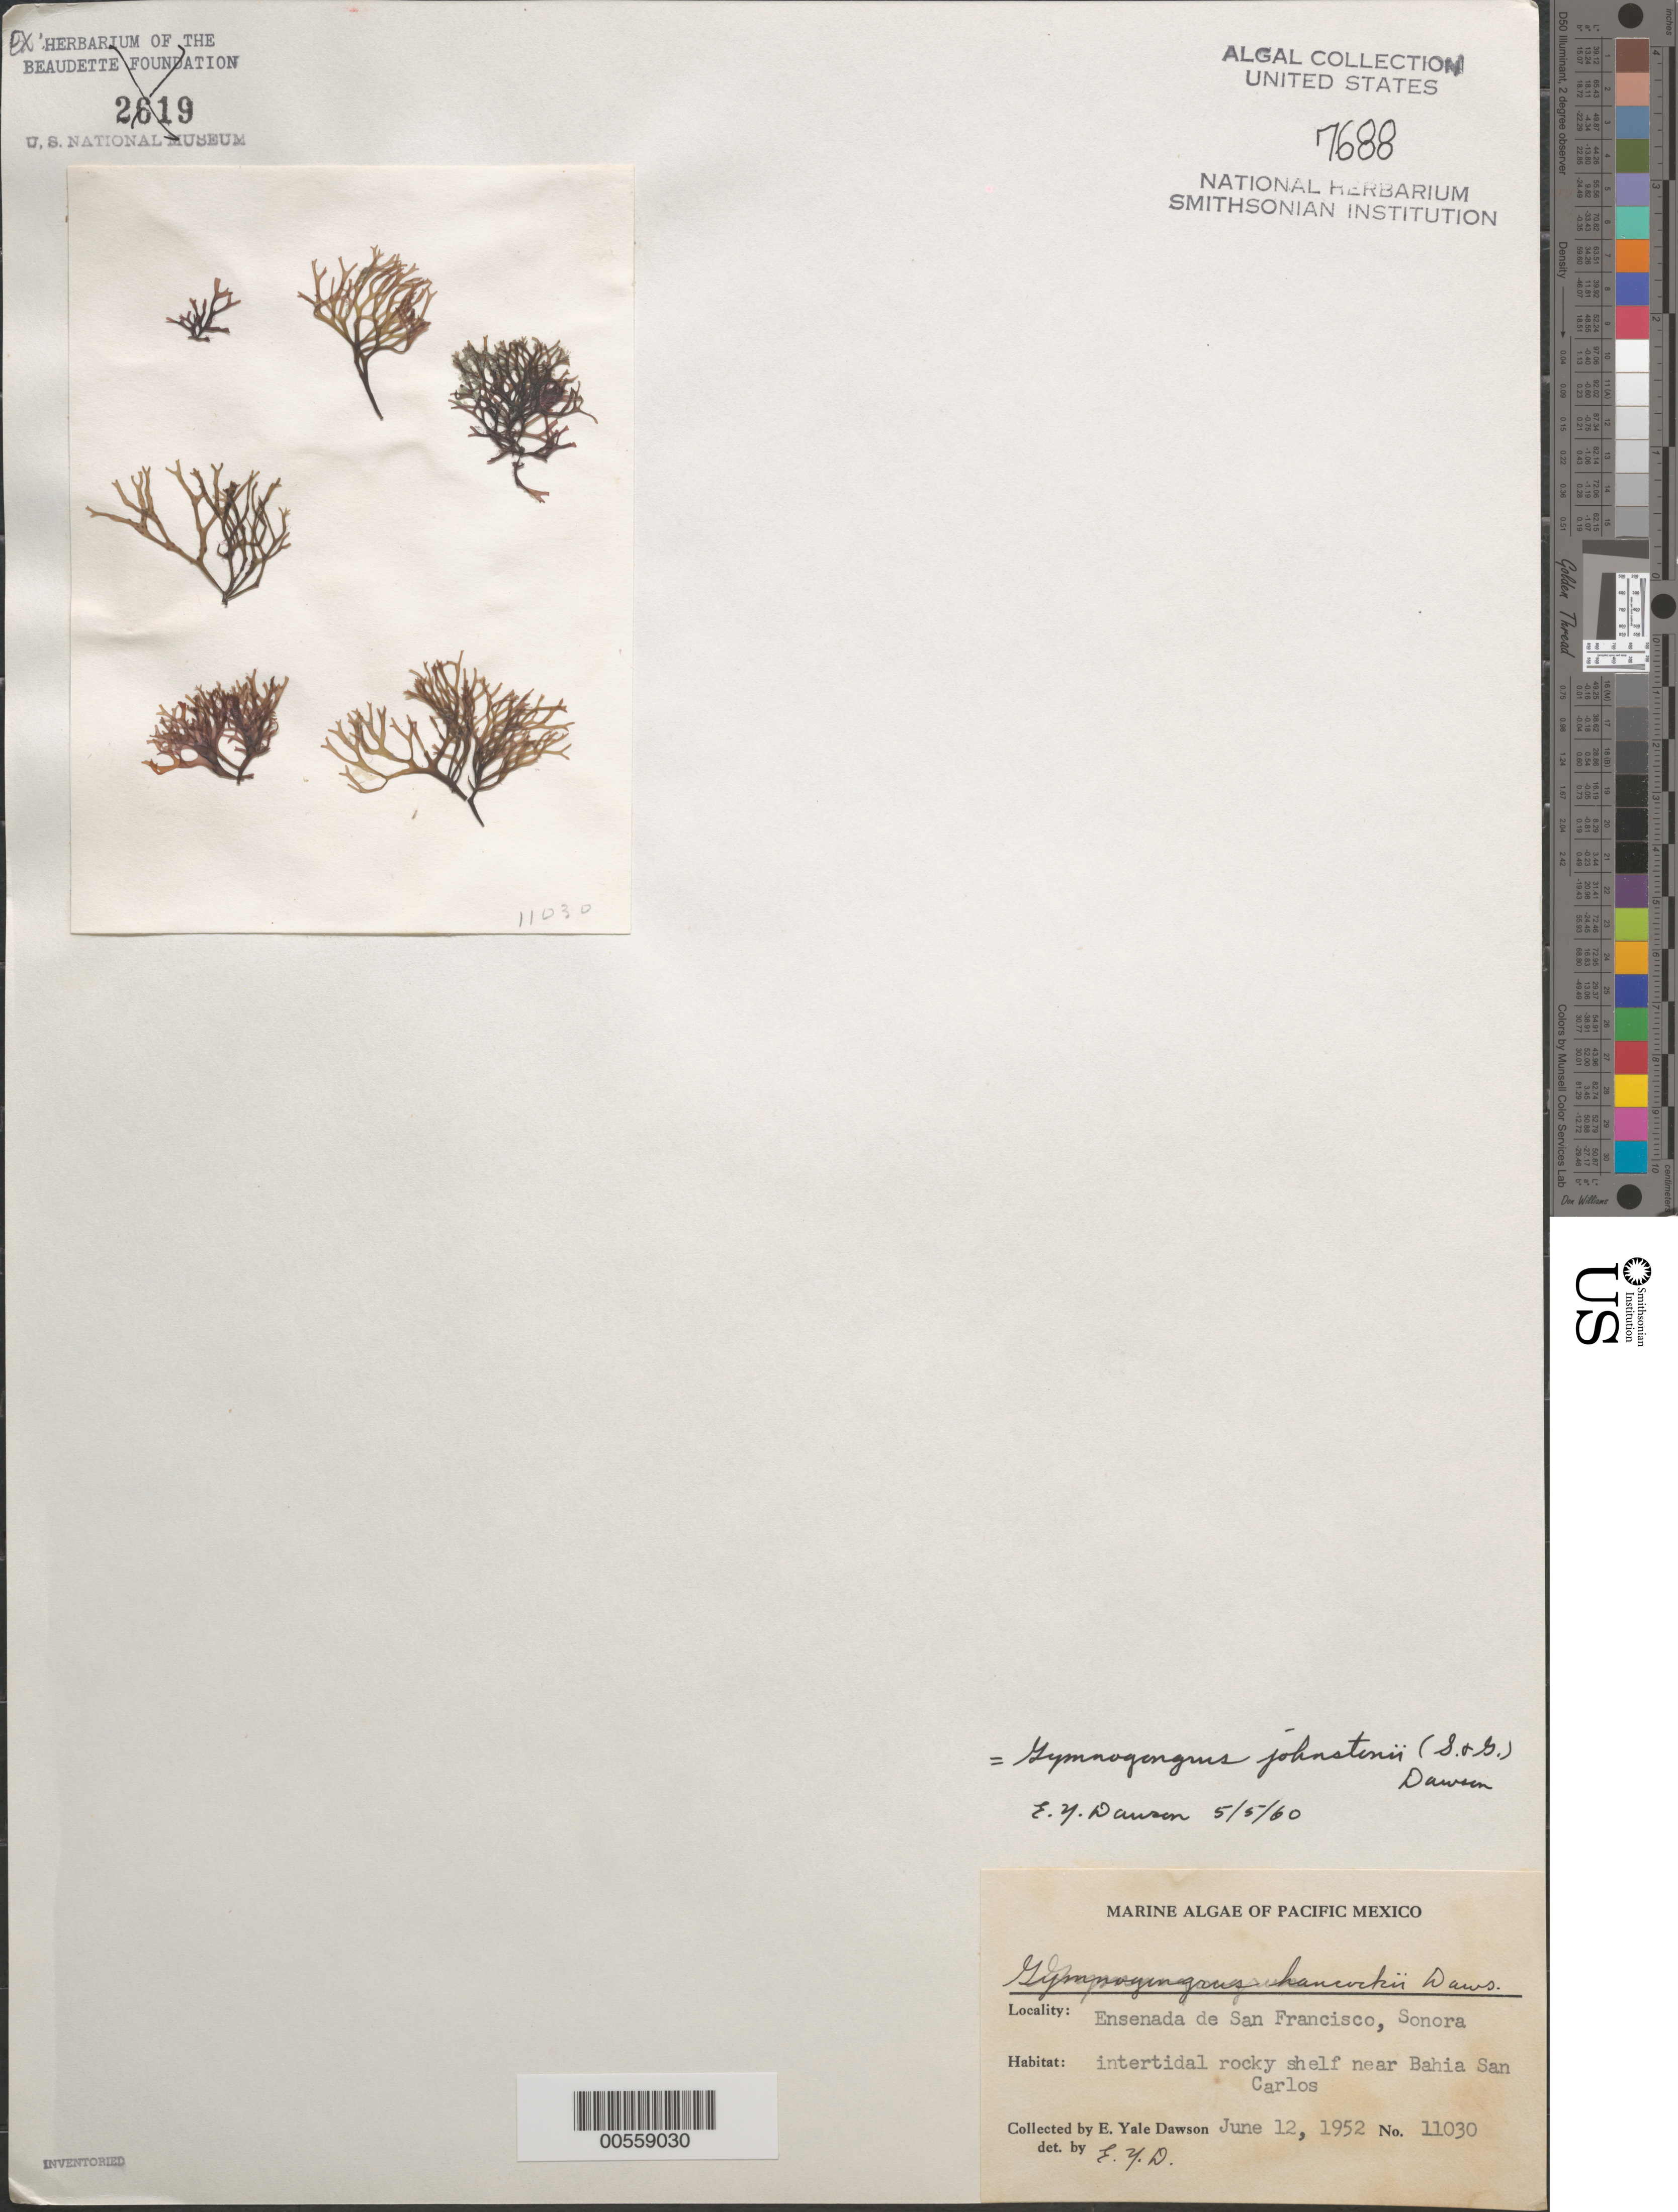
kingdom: Plantae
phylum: Rhodophyta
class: Florideophyceae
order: Gigartinales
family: Phyllophoraceae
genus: Gymnogongrus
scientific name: Gymnogongrus johnstonii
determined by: Dawson, E. Y.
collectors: E. Y. Dawson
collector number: EYD 11030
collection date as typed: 12 Jun 1952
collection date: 1952-06-12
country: Mexico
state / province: Sonora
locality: Ensenada de San Francisco, near Bahia San Carlos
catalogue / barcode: US 7688